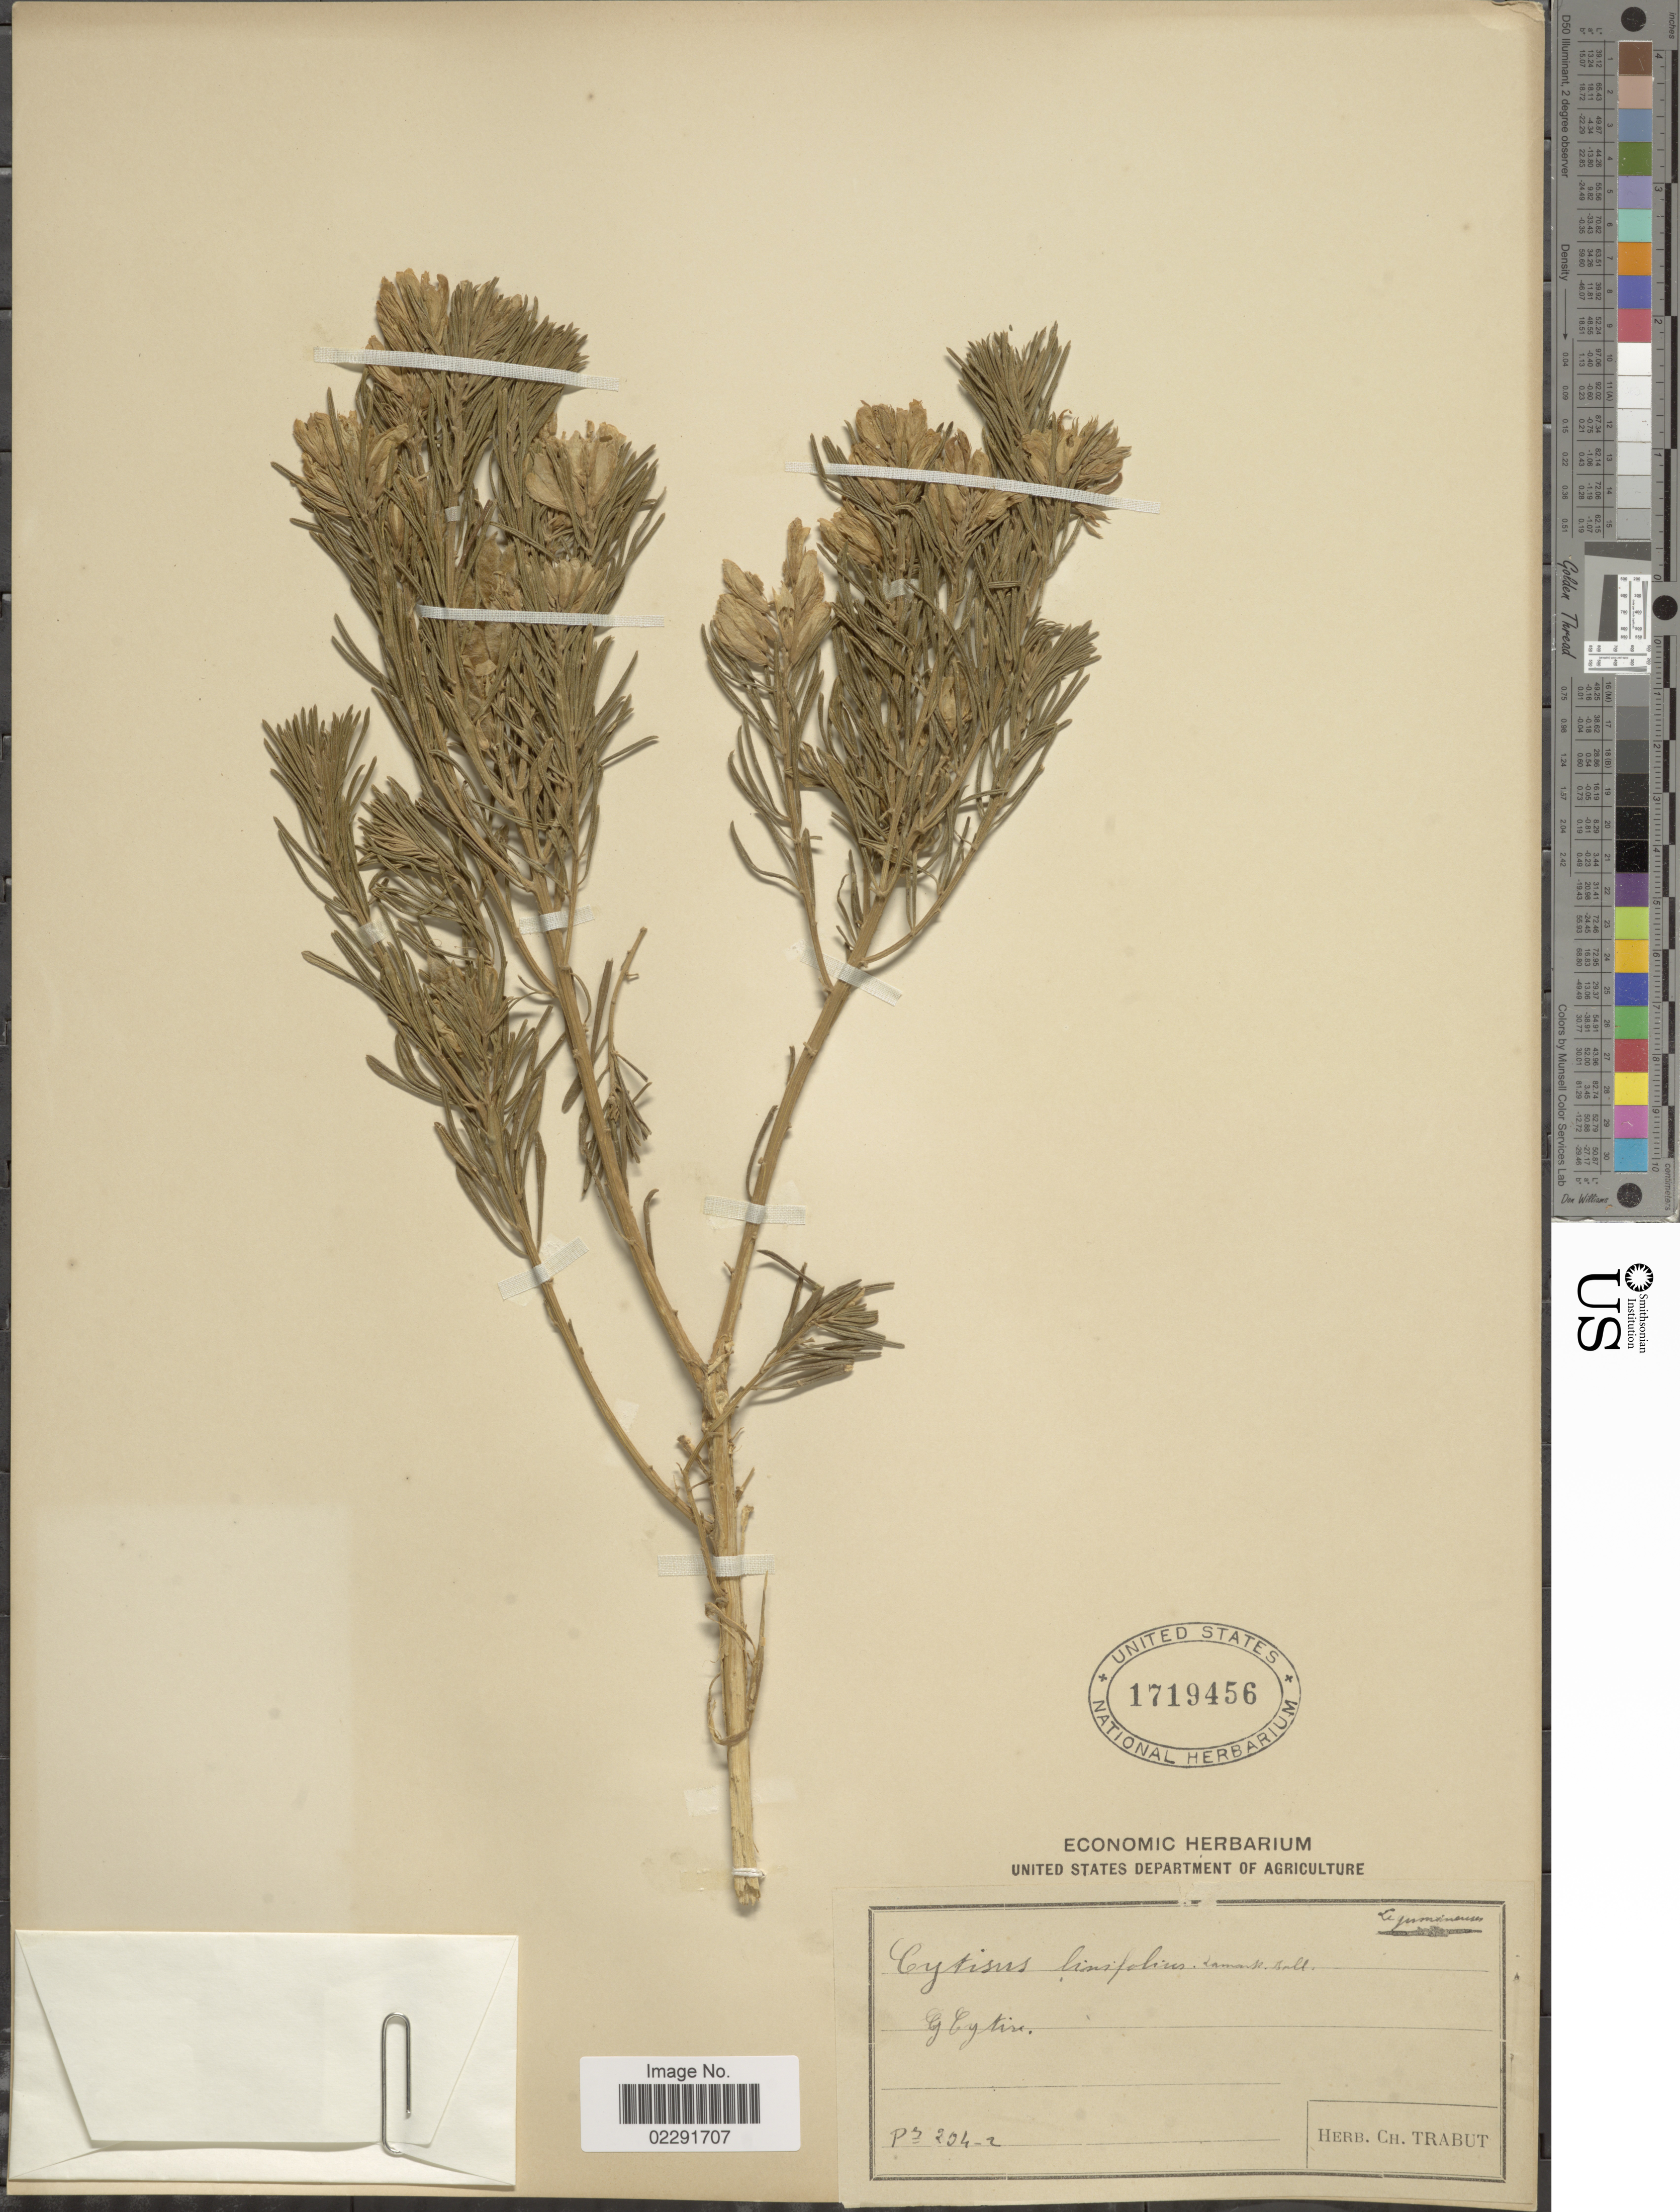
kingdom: Plantae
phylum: Tracheophyta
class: Magnoliopsida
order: Fabales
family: Fabaceae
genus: Genista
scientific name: Genista linifolia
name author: L.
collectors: Ex herb. Ch. Trabut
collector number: P204-2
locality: Eytin. [interpreted]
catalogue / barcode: US 1719456